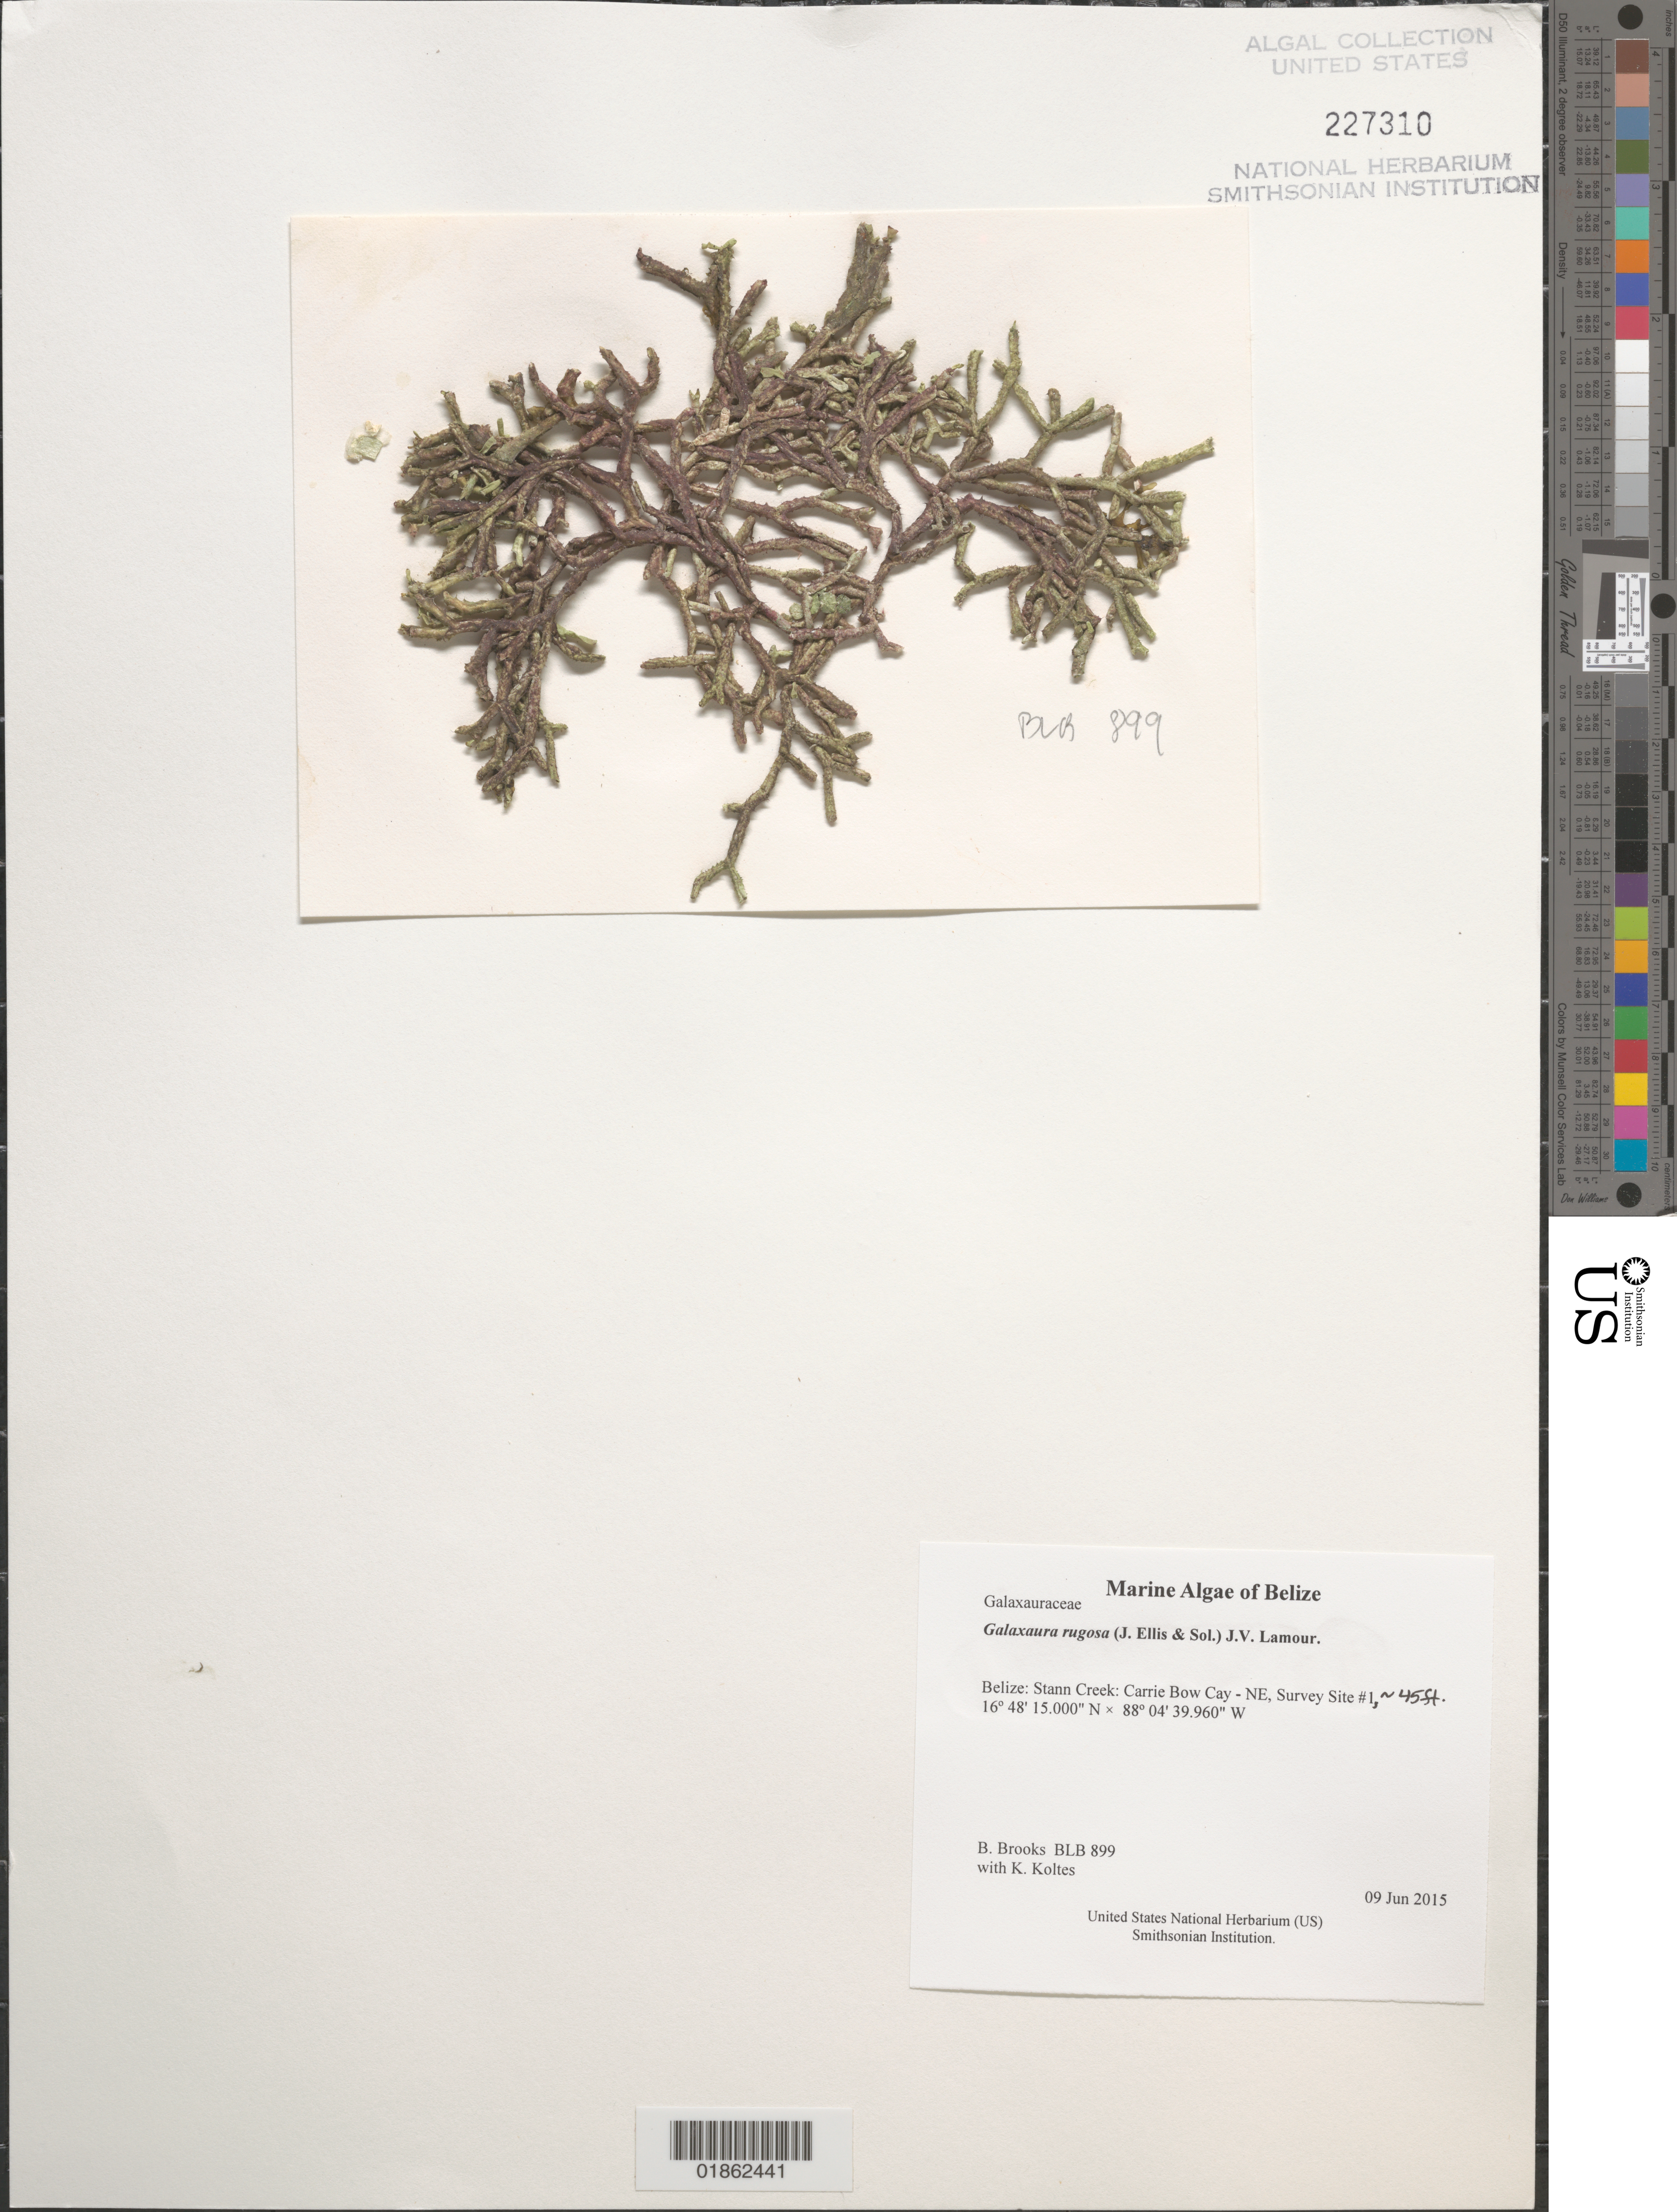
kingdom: Plantae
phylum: Rhodophyta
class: Florideophyceae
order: Nemaliales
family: Galaxauraceae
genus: Galaxaura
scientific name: Galaxaura rugosa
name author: (Ellis & Sol.) J.V.Lamouroux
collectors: B. Brooks & K. Koltes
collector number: BLB 899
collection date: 2015-06-09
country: Belize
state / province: Stann Creek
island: Carrie Bow Cay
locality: Carrie Bow Cay - NE, Survey Site #1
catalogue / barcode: US 227310